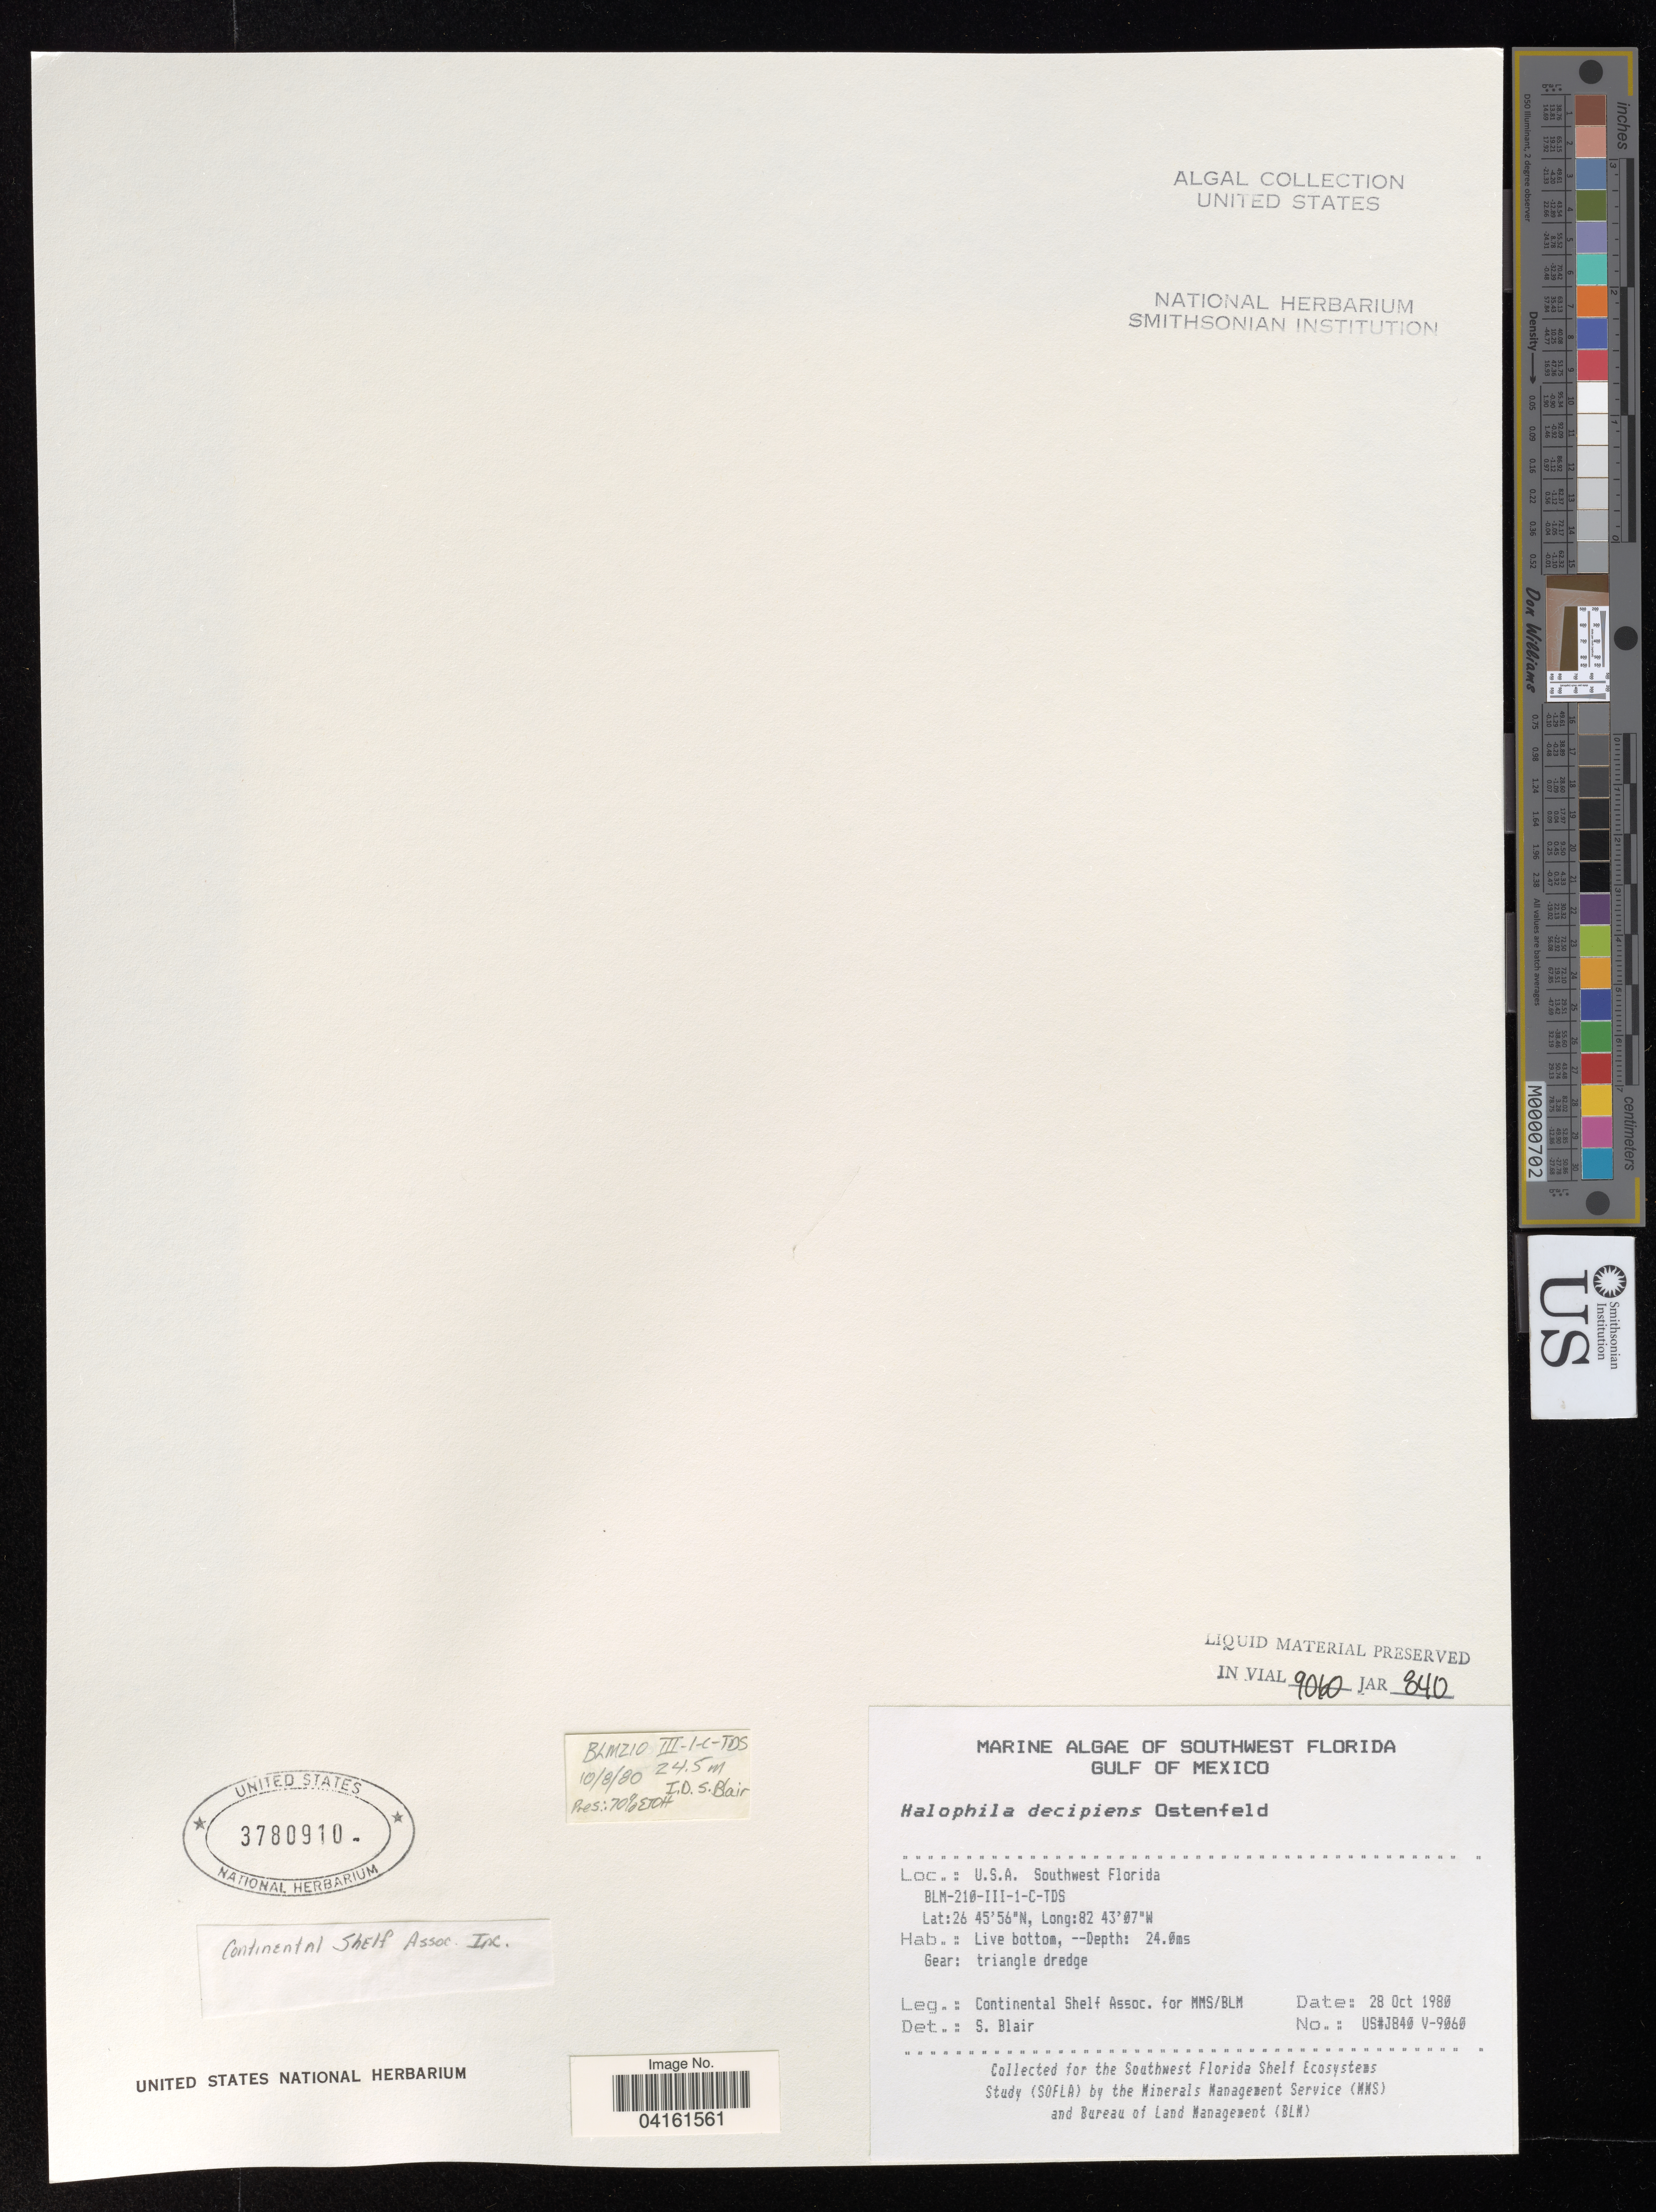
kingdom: Plantae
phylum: Tracheophyta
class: Liliopsida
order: Alismatales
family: Hydrocharitaceae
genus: Halophila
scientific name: Halophila decipiens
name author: Ostenf.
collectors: Continental Shelf Associates for the MMS/BLM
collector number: US#J840 V-9060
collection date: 1980-10-28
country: United States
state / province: Florida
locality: Southwest Florida. Gulf of Mexico. BLM-210-III-1-C-TDS.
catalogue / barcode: US 3780910